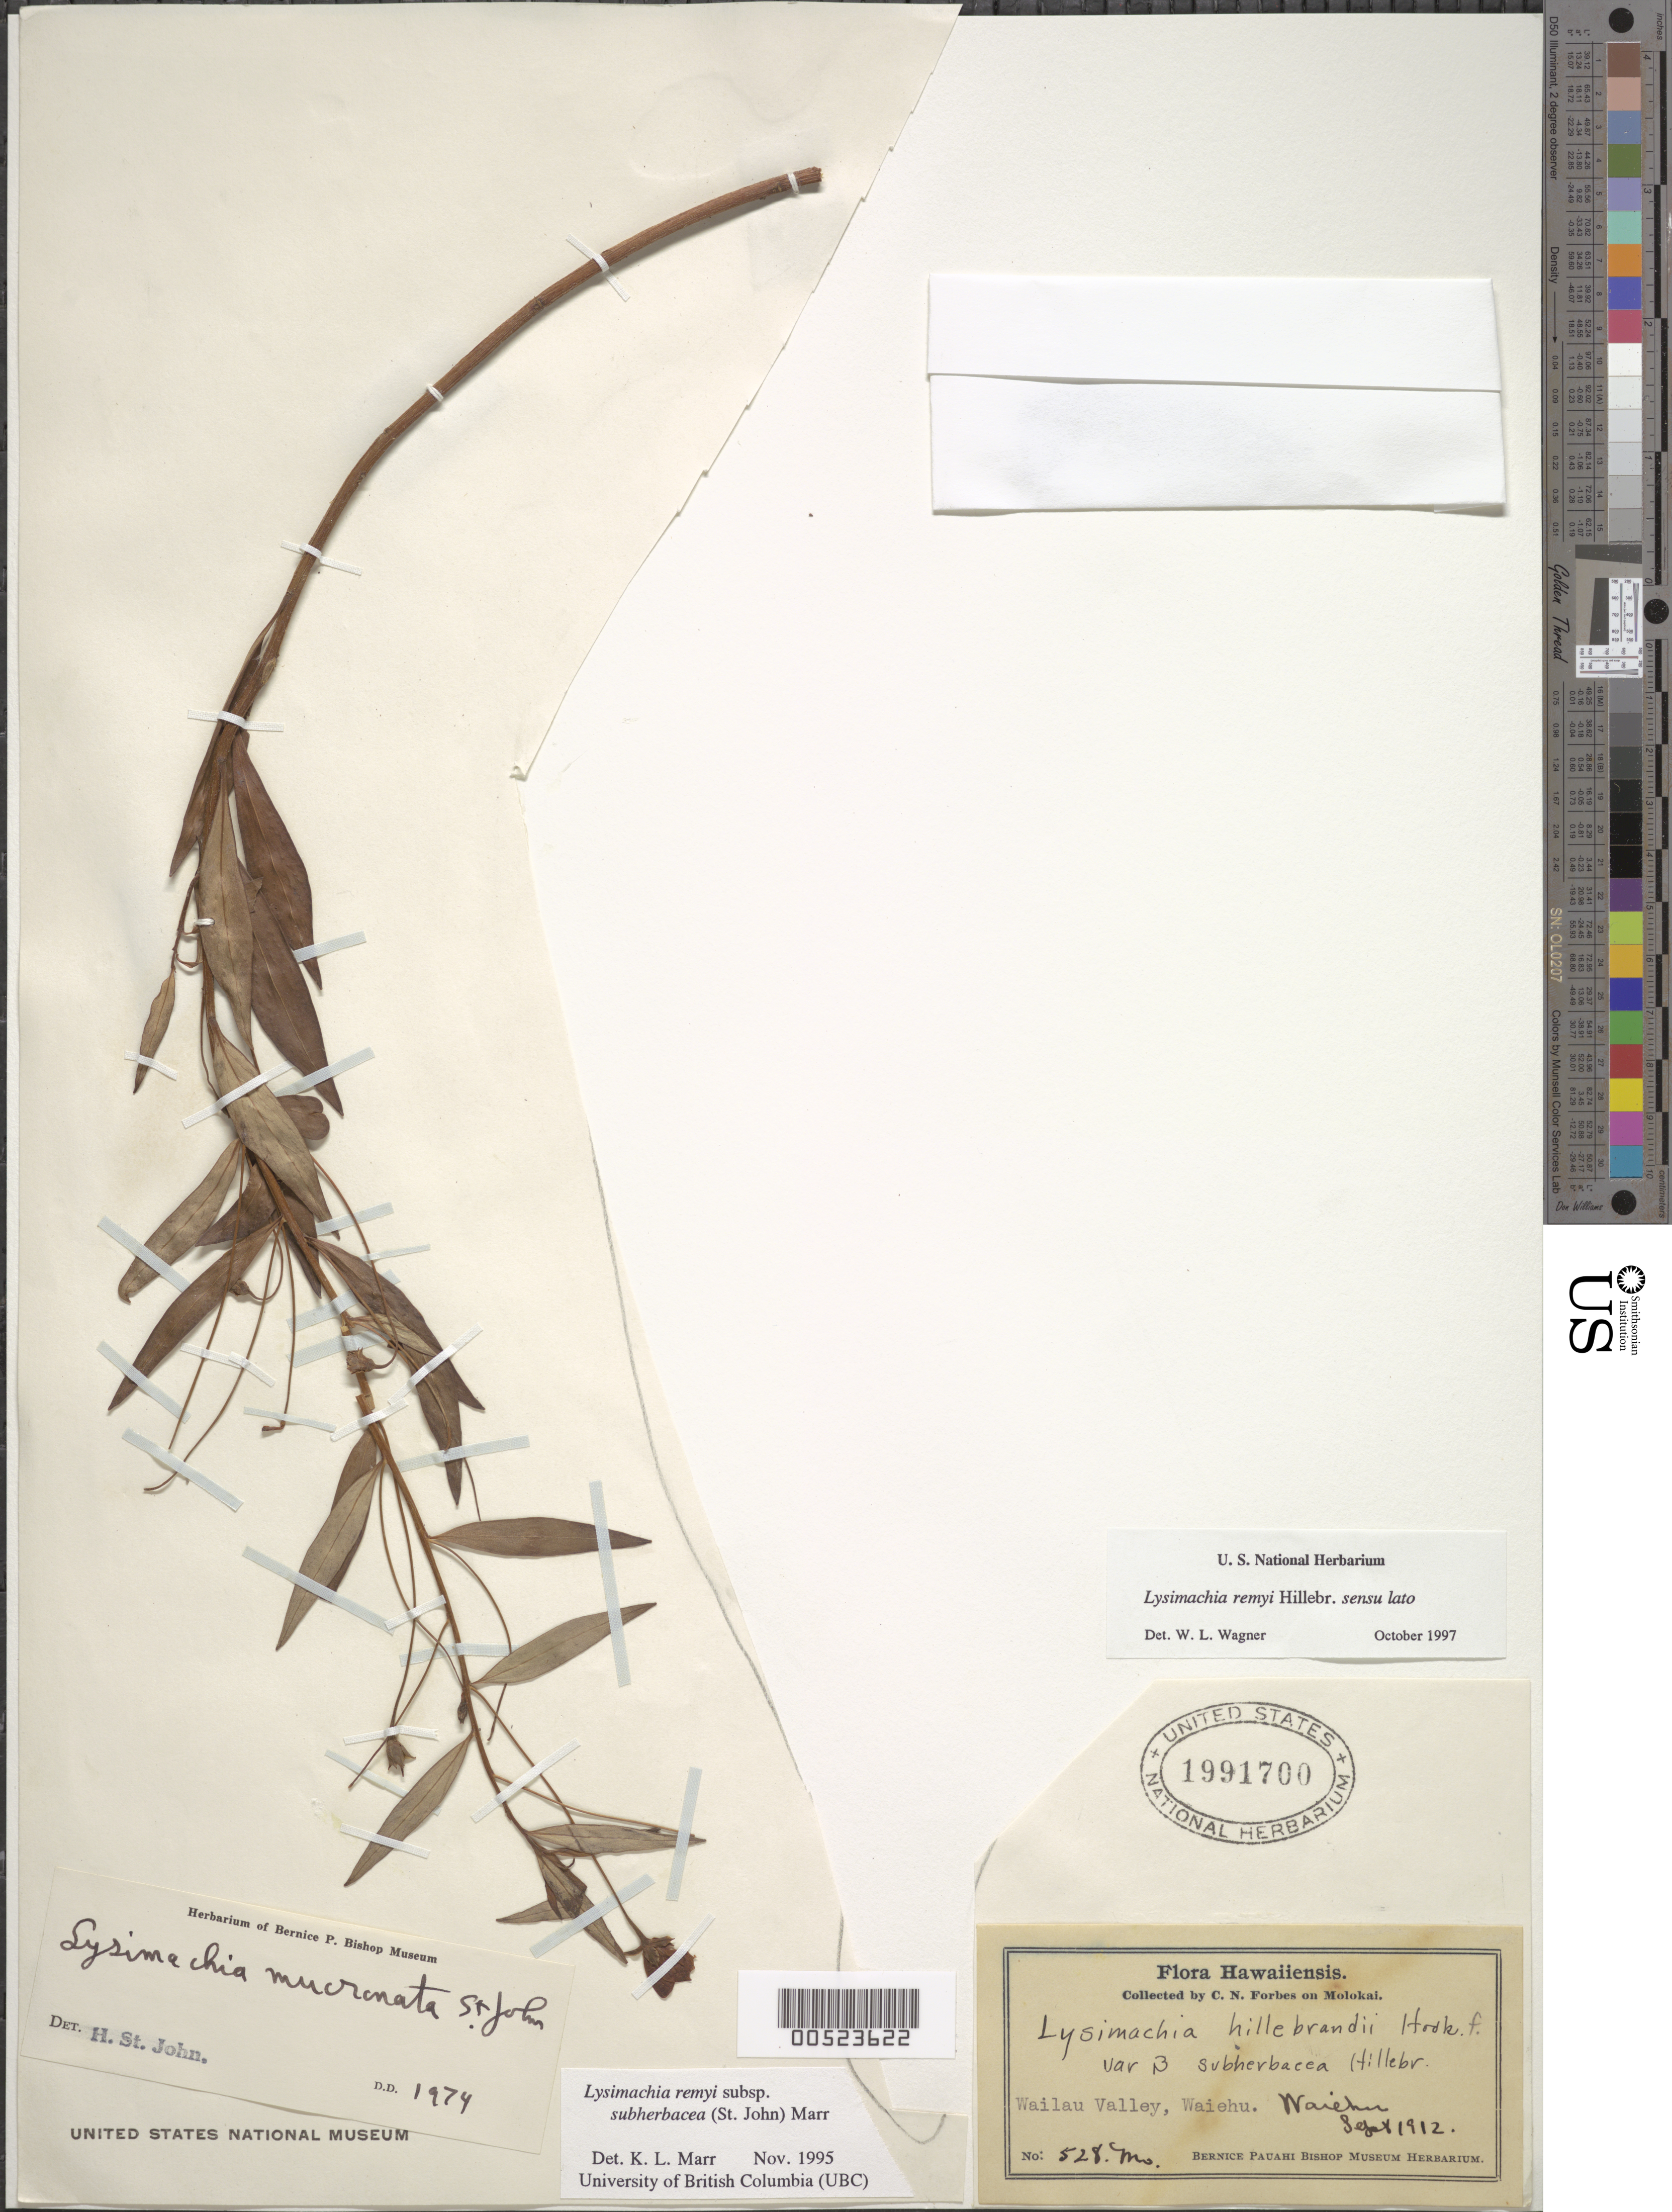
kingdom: Plantae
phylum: Tracheophyta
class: Magnoliopsida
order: Ericales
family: Primulaceae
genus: Lysimachia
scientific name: Lysimachia remyi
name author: Hillebr.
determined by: Wagner, W. L., (BOT), Smithsonian Institution - National Museum of Natural History (UNITED STATES)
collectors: C. N. Forbes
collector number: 528.Mo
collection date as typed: Sep 1912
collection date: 1912-09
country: United States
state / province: Hawaii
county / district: Maui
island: Moloka'i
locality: Wailau Valley, Waiehu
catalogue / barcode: US 1991700